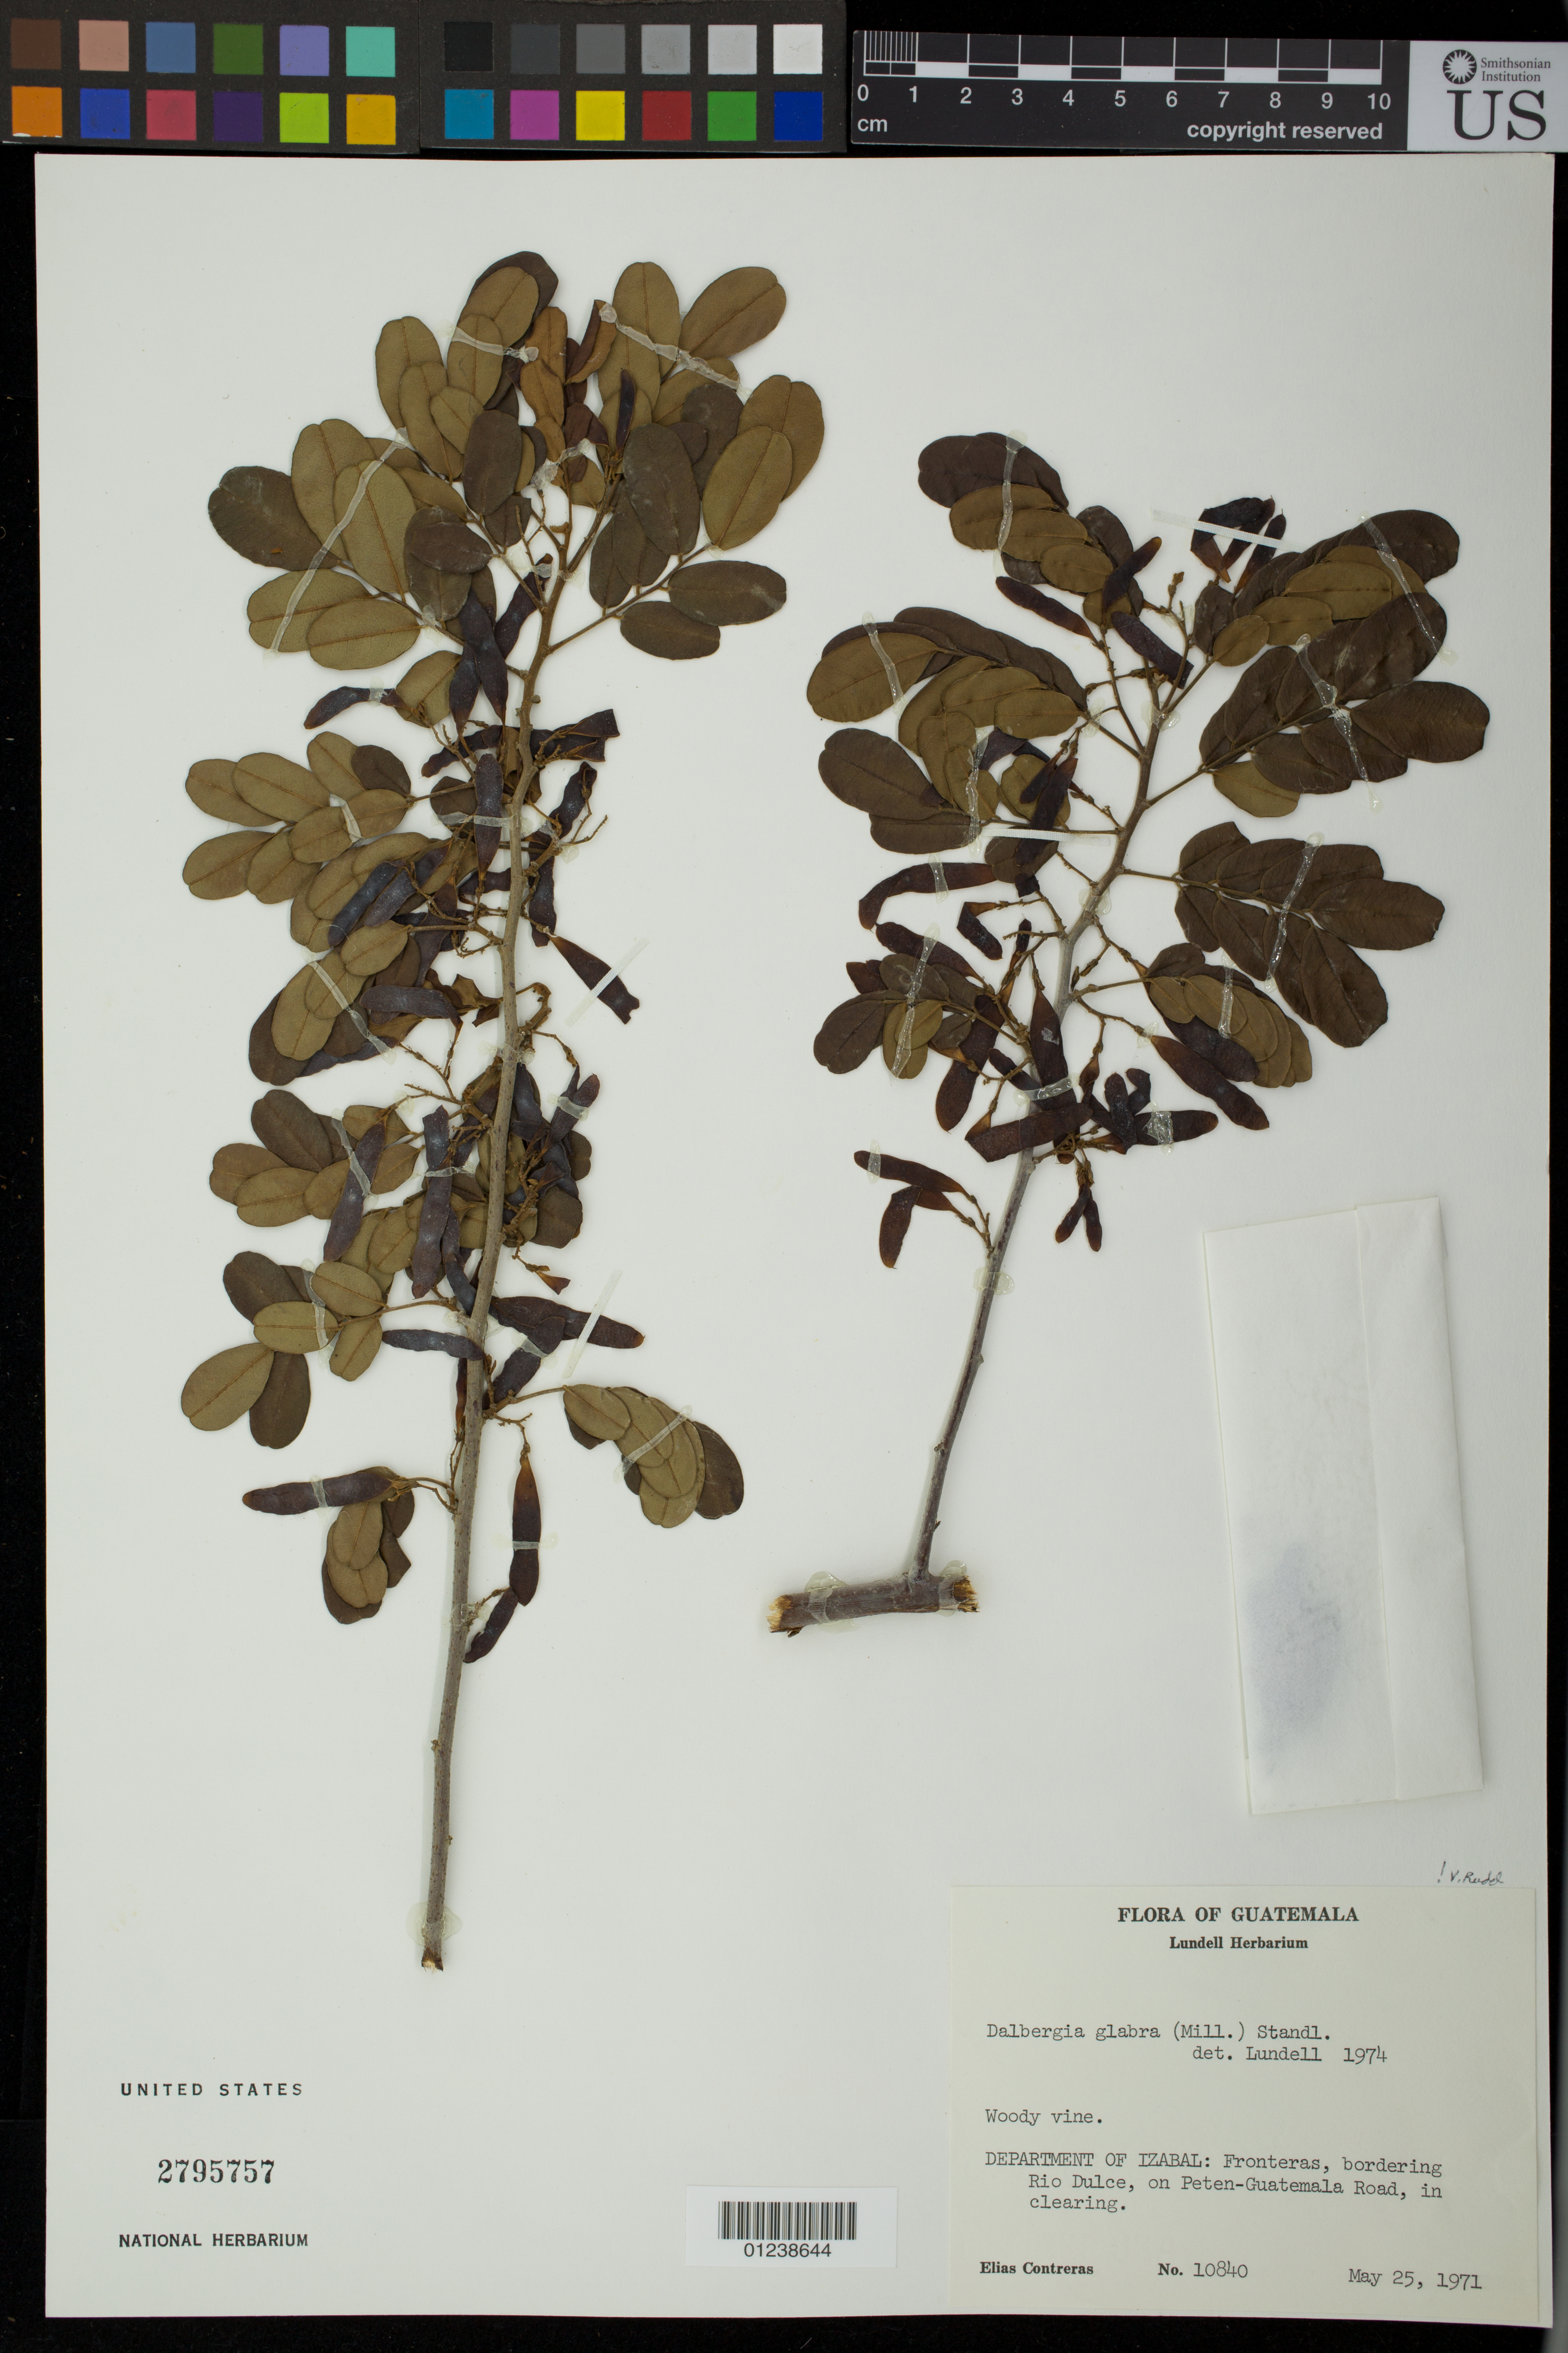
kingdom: Plantae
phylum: Tracheophyta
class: Magnoliopsida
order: Fabales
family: Fabaceae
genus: Dalbergia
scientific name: Dalbergia glabra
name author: (Mill.) Standl.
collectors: E. Contreras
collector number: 10840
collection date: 1971-05-25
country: Guatemala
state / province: Izabal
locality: Fronteras, bordering Rio Dulce, on Peten-Guatemala Road.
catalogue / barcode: US 2795757